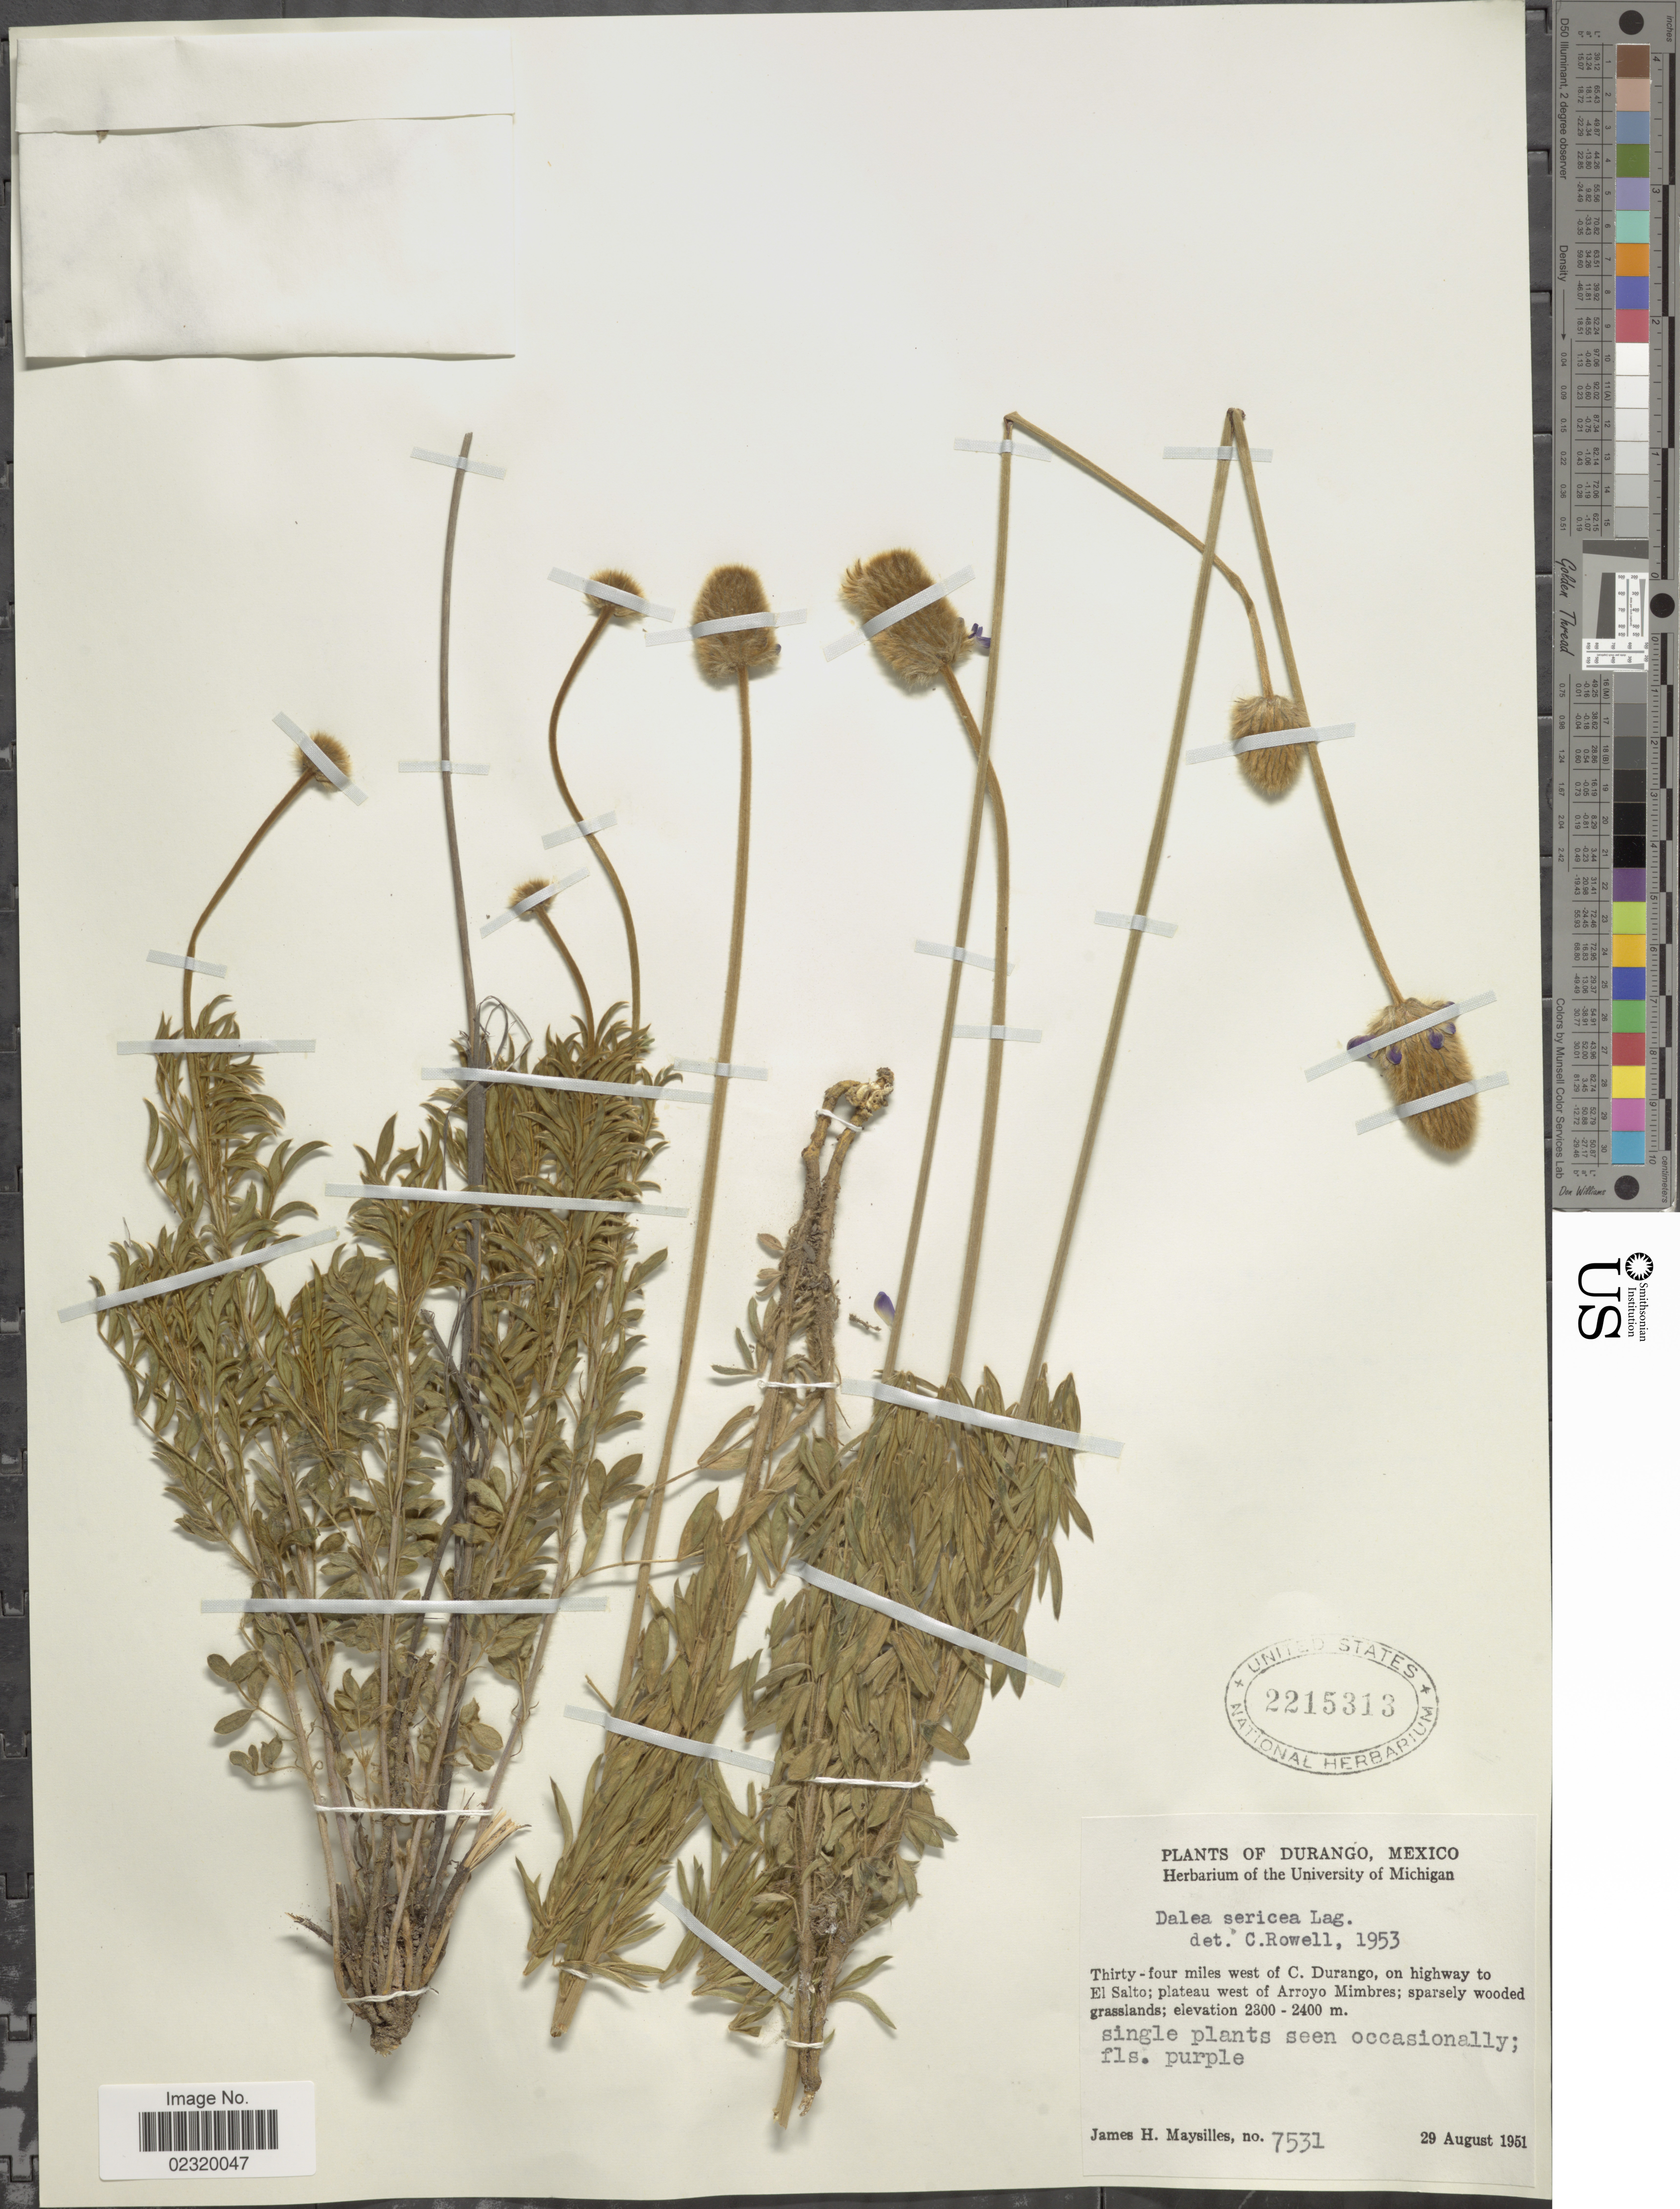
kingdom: Plantae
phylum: Tracheophyta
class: Magnoliopsida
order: Fabales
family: Fabaceae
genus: Dalea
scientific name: Dalea sericea var. sericea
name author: Lag.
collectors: J. Maysilles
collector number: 7531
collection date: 1951-08-29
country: Mexico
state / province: Durango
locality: Thirty-four miles west of C. Durango, on highway to El Salto; plateau west of Arroyo Mimbres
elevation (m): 2300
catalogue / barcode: US 2215313